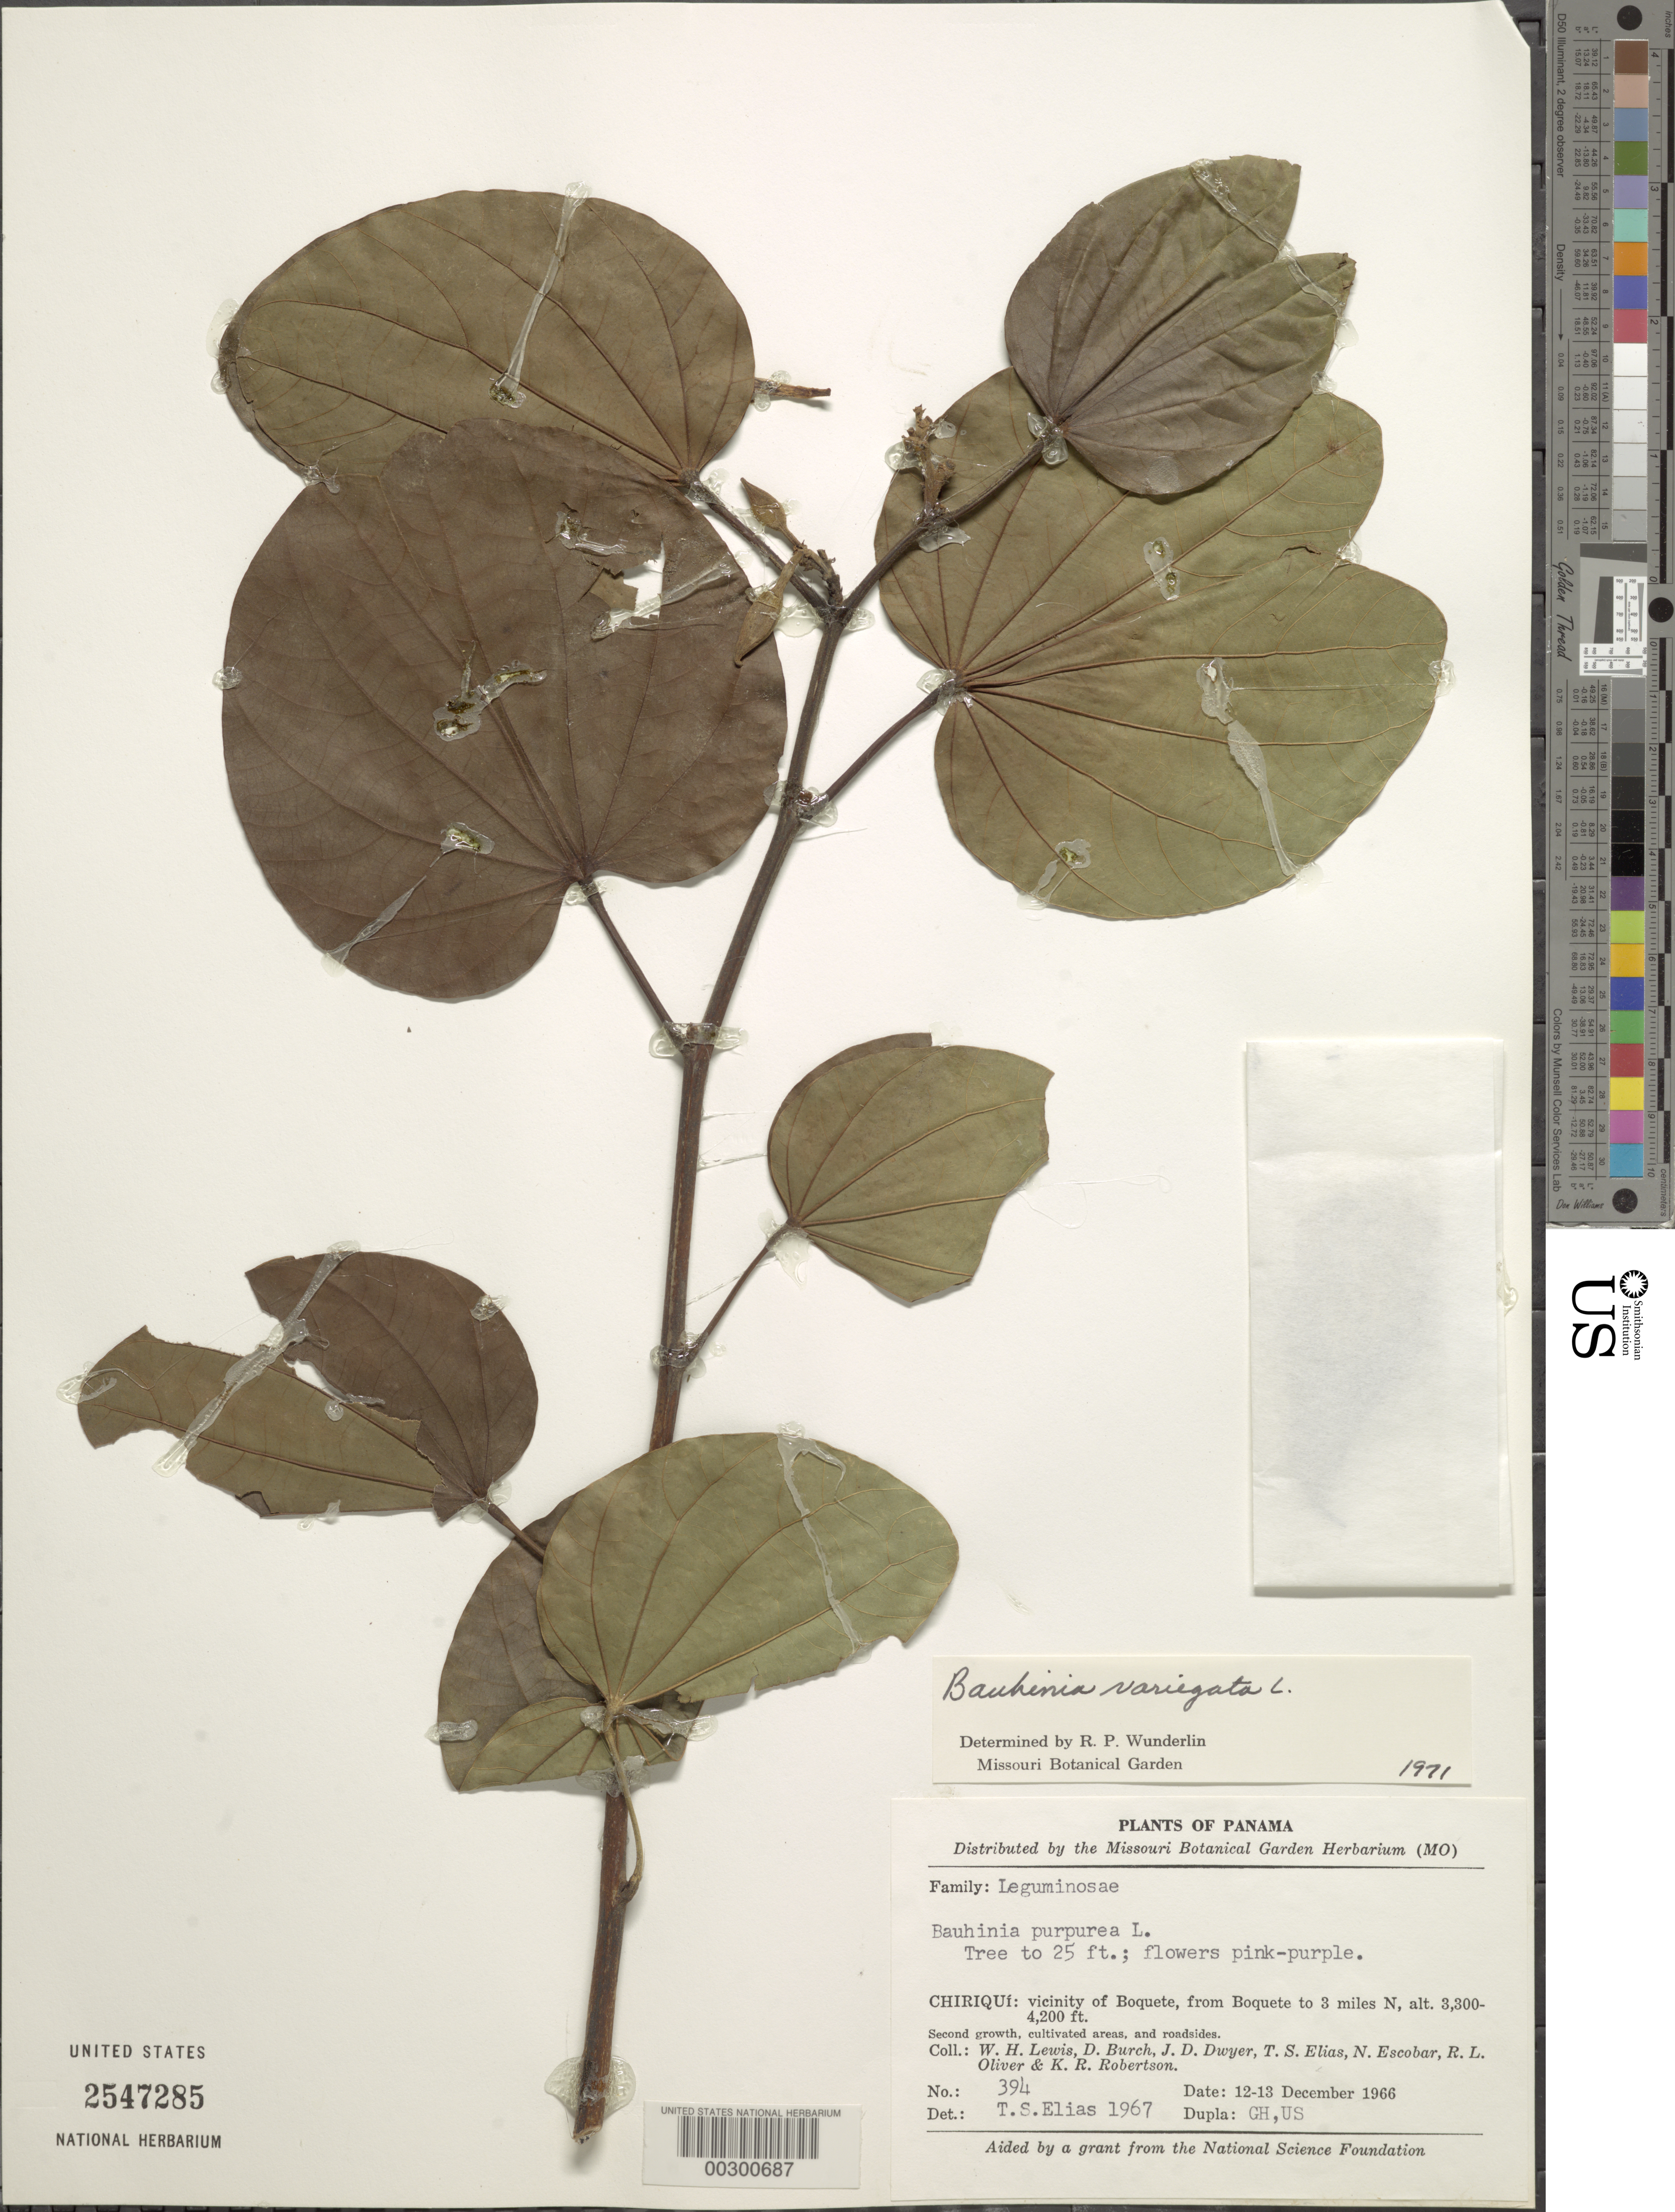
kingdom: Plantae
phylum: Tracheophyta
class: Magnoliopsida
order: Fabales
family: Fabaceae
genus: Bauhinia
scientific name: Bauhinia variegata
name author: L.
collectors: W. H. Lewis, D. Burch, J. D. Dwyer, T. S. Elias, N. Escobar, R. L. Oliver & K. R. Robertson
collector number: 394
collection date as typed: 12 Dec 1966 to 13 Dec 1966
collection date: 1966-12-12/1966-12-13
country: Panama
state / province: Chiriquí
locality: Vicinity of Boquete, from Boquete to 3 mi N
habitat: Second growth, cultivated areas, and roadsides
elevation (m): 1006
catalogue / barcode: US 2547285